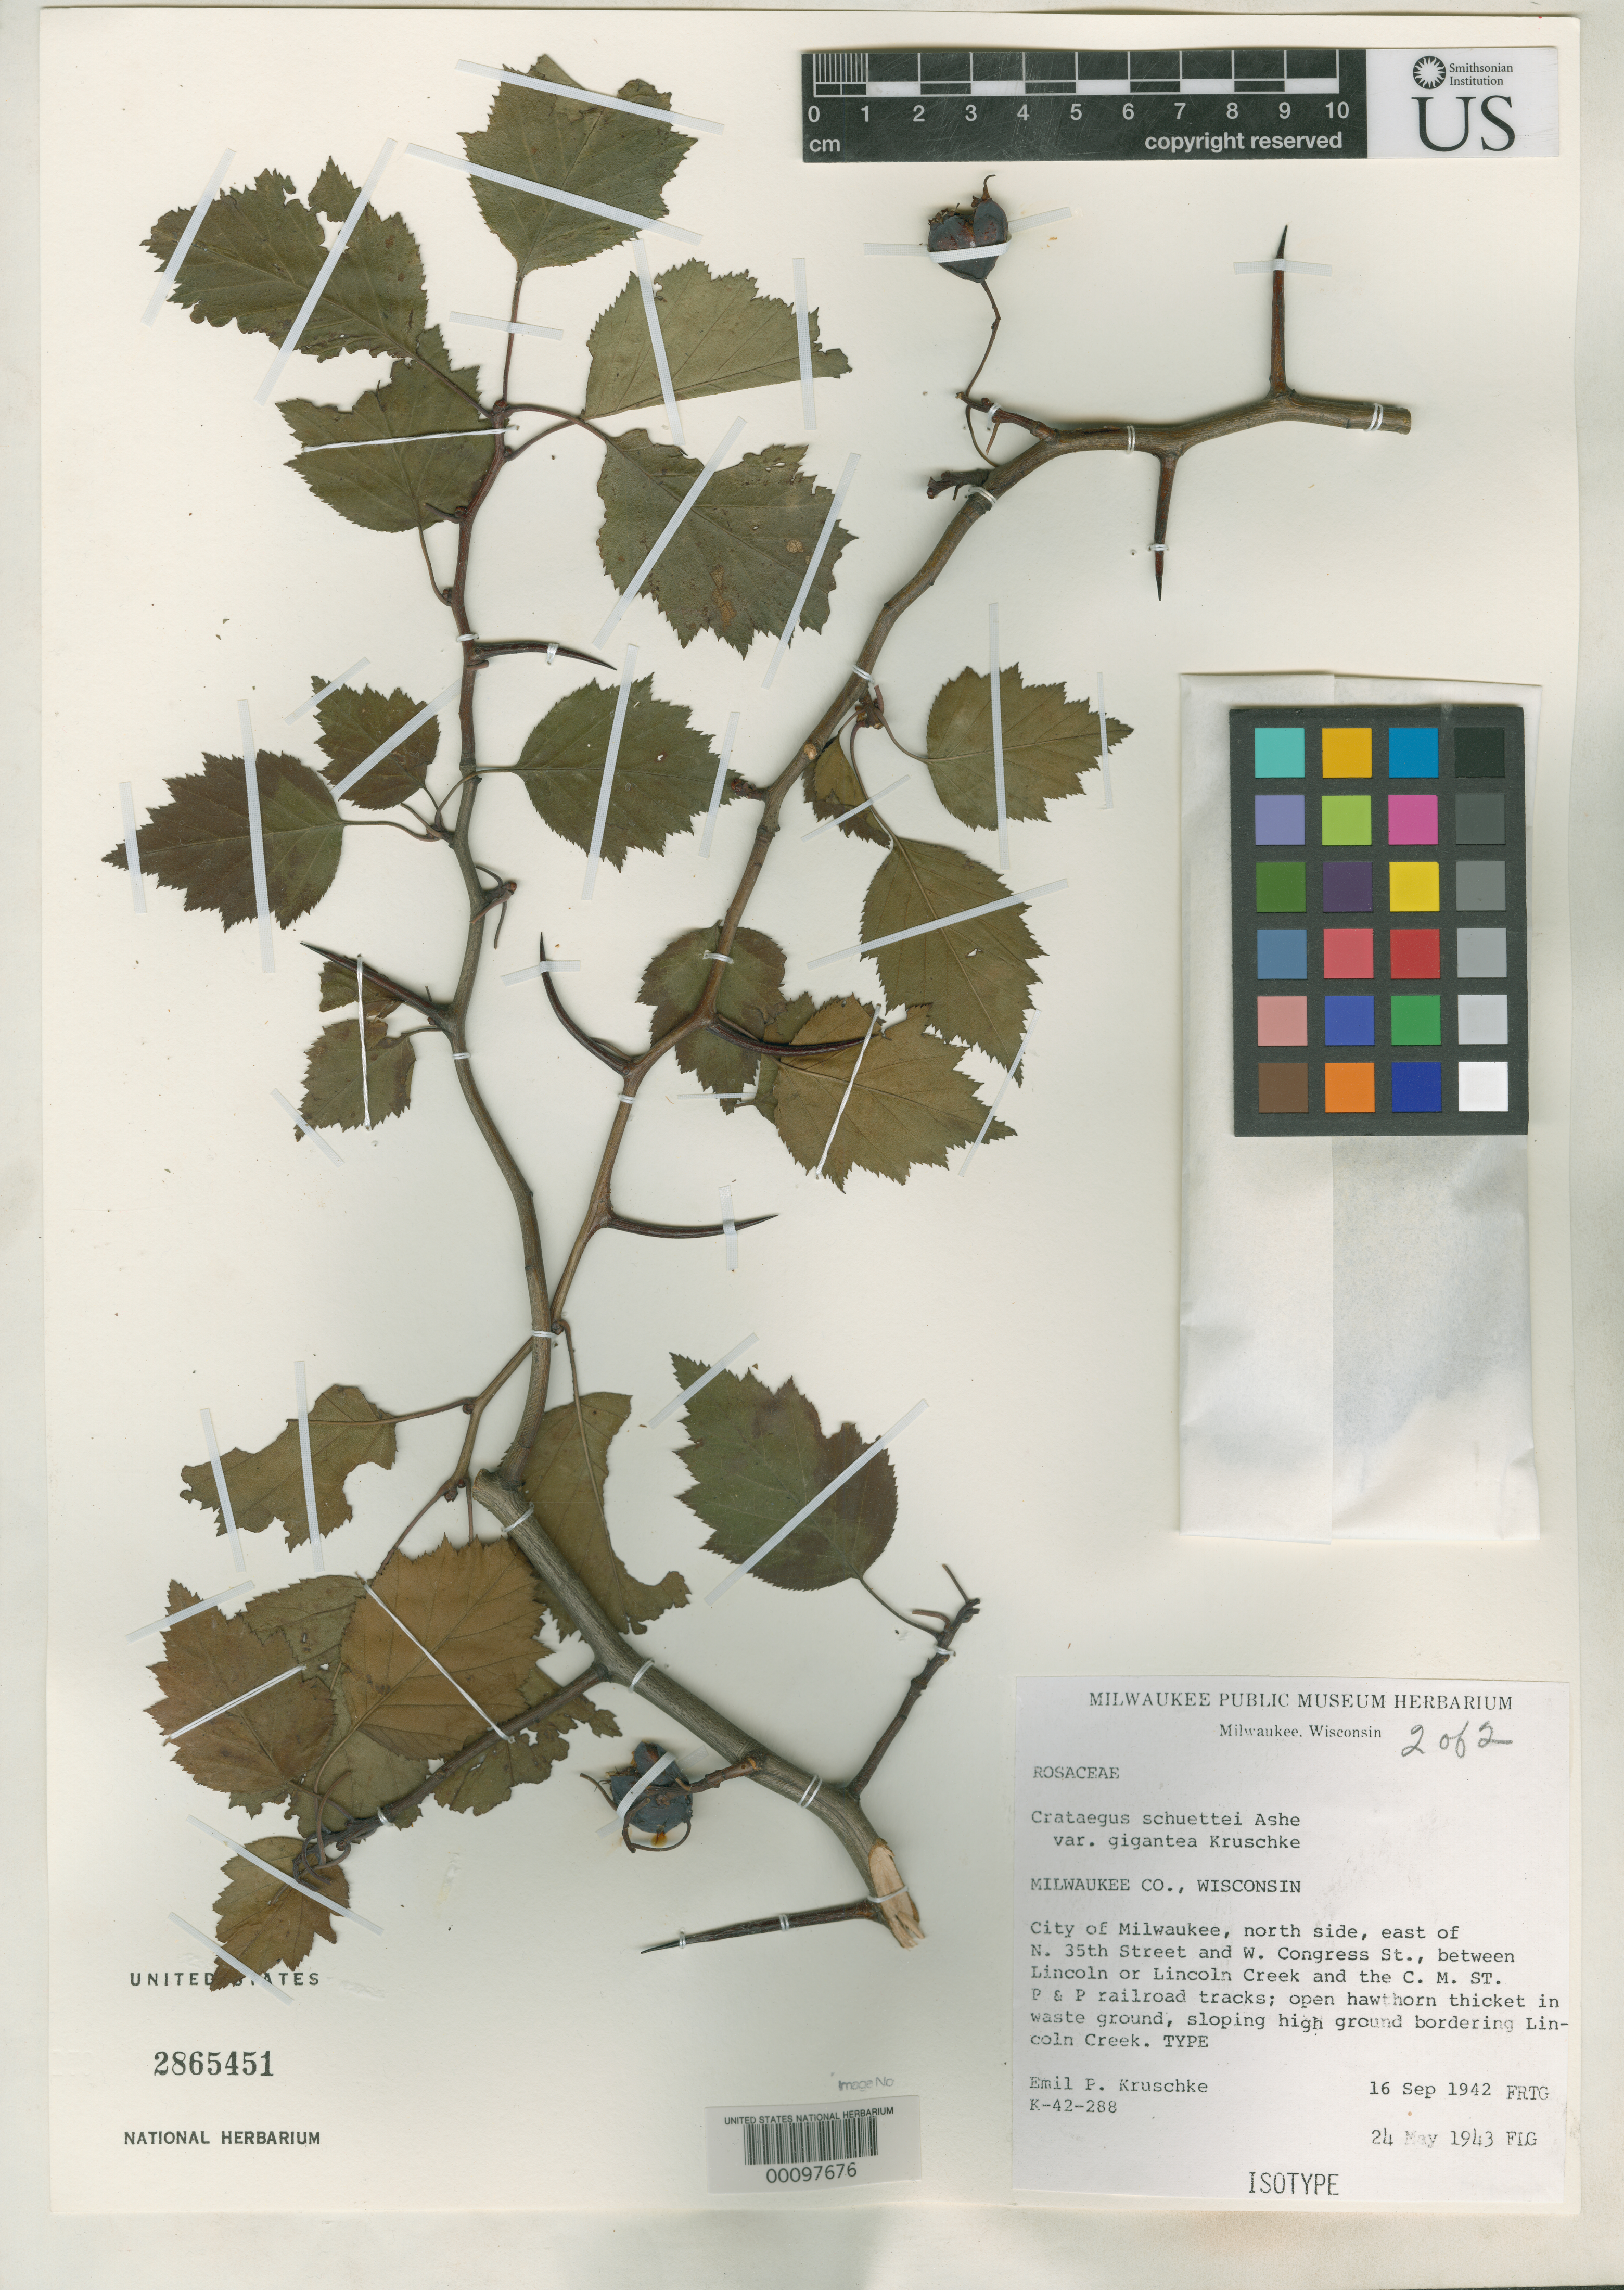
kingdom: Plantae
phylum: Tracheophyta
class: Magnoliopsida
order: Rosales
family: Rosaceae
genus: Crataegus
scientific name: Crataegus schuettei var. gigantea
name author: Kruschke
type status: Isotype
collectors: E. Kruschke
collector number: K-42-288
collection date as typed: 16 Sep 1942 and 24 May 1943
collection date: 1942-09-16,1943-05-24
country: United States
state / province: Wisconsin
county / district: Milwaukee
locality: Milwaukee, E of N. 35th St. and W. Congress St. on Lincoln Creek.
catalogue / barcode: US 2865451